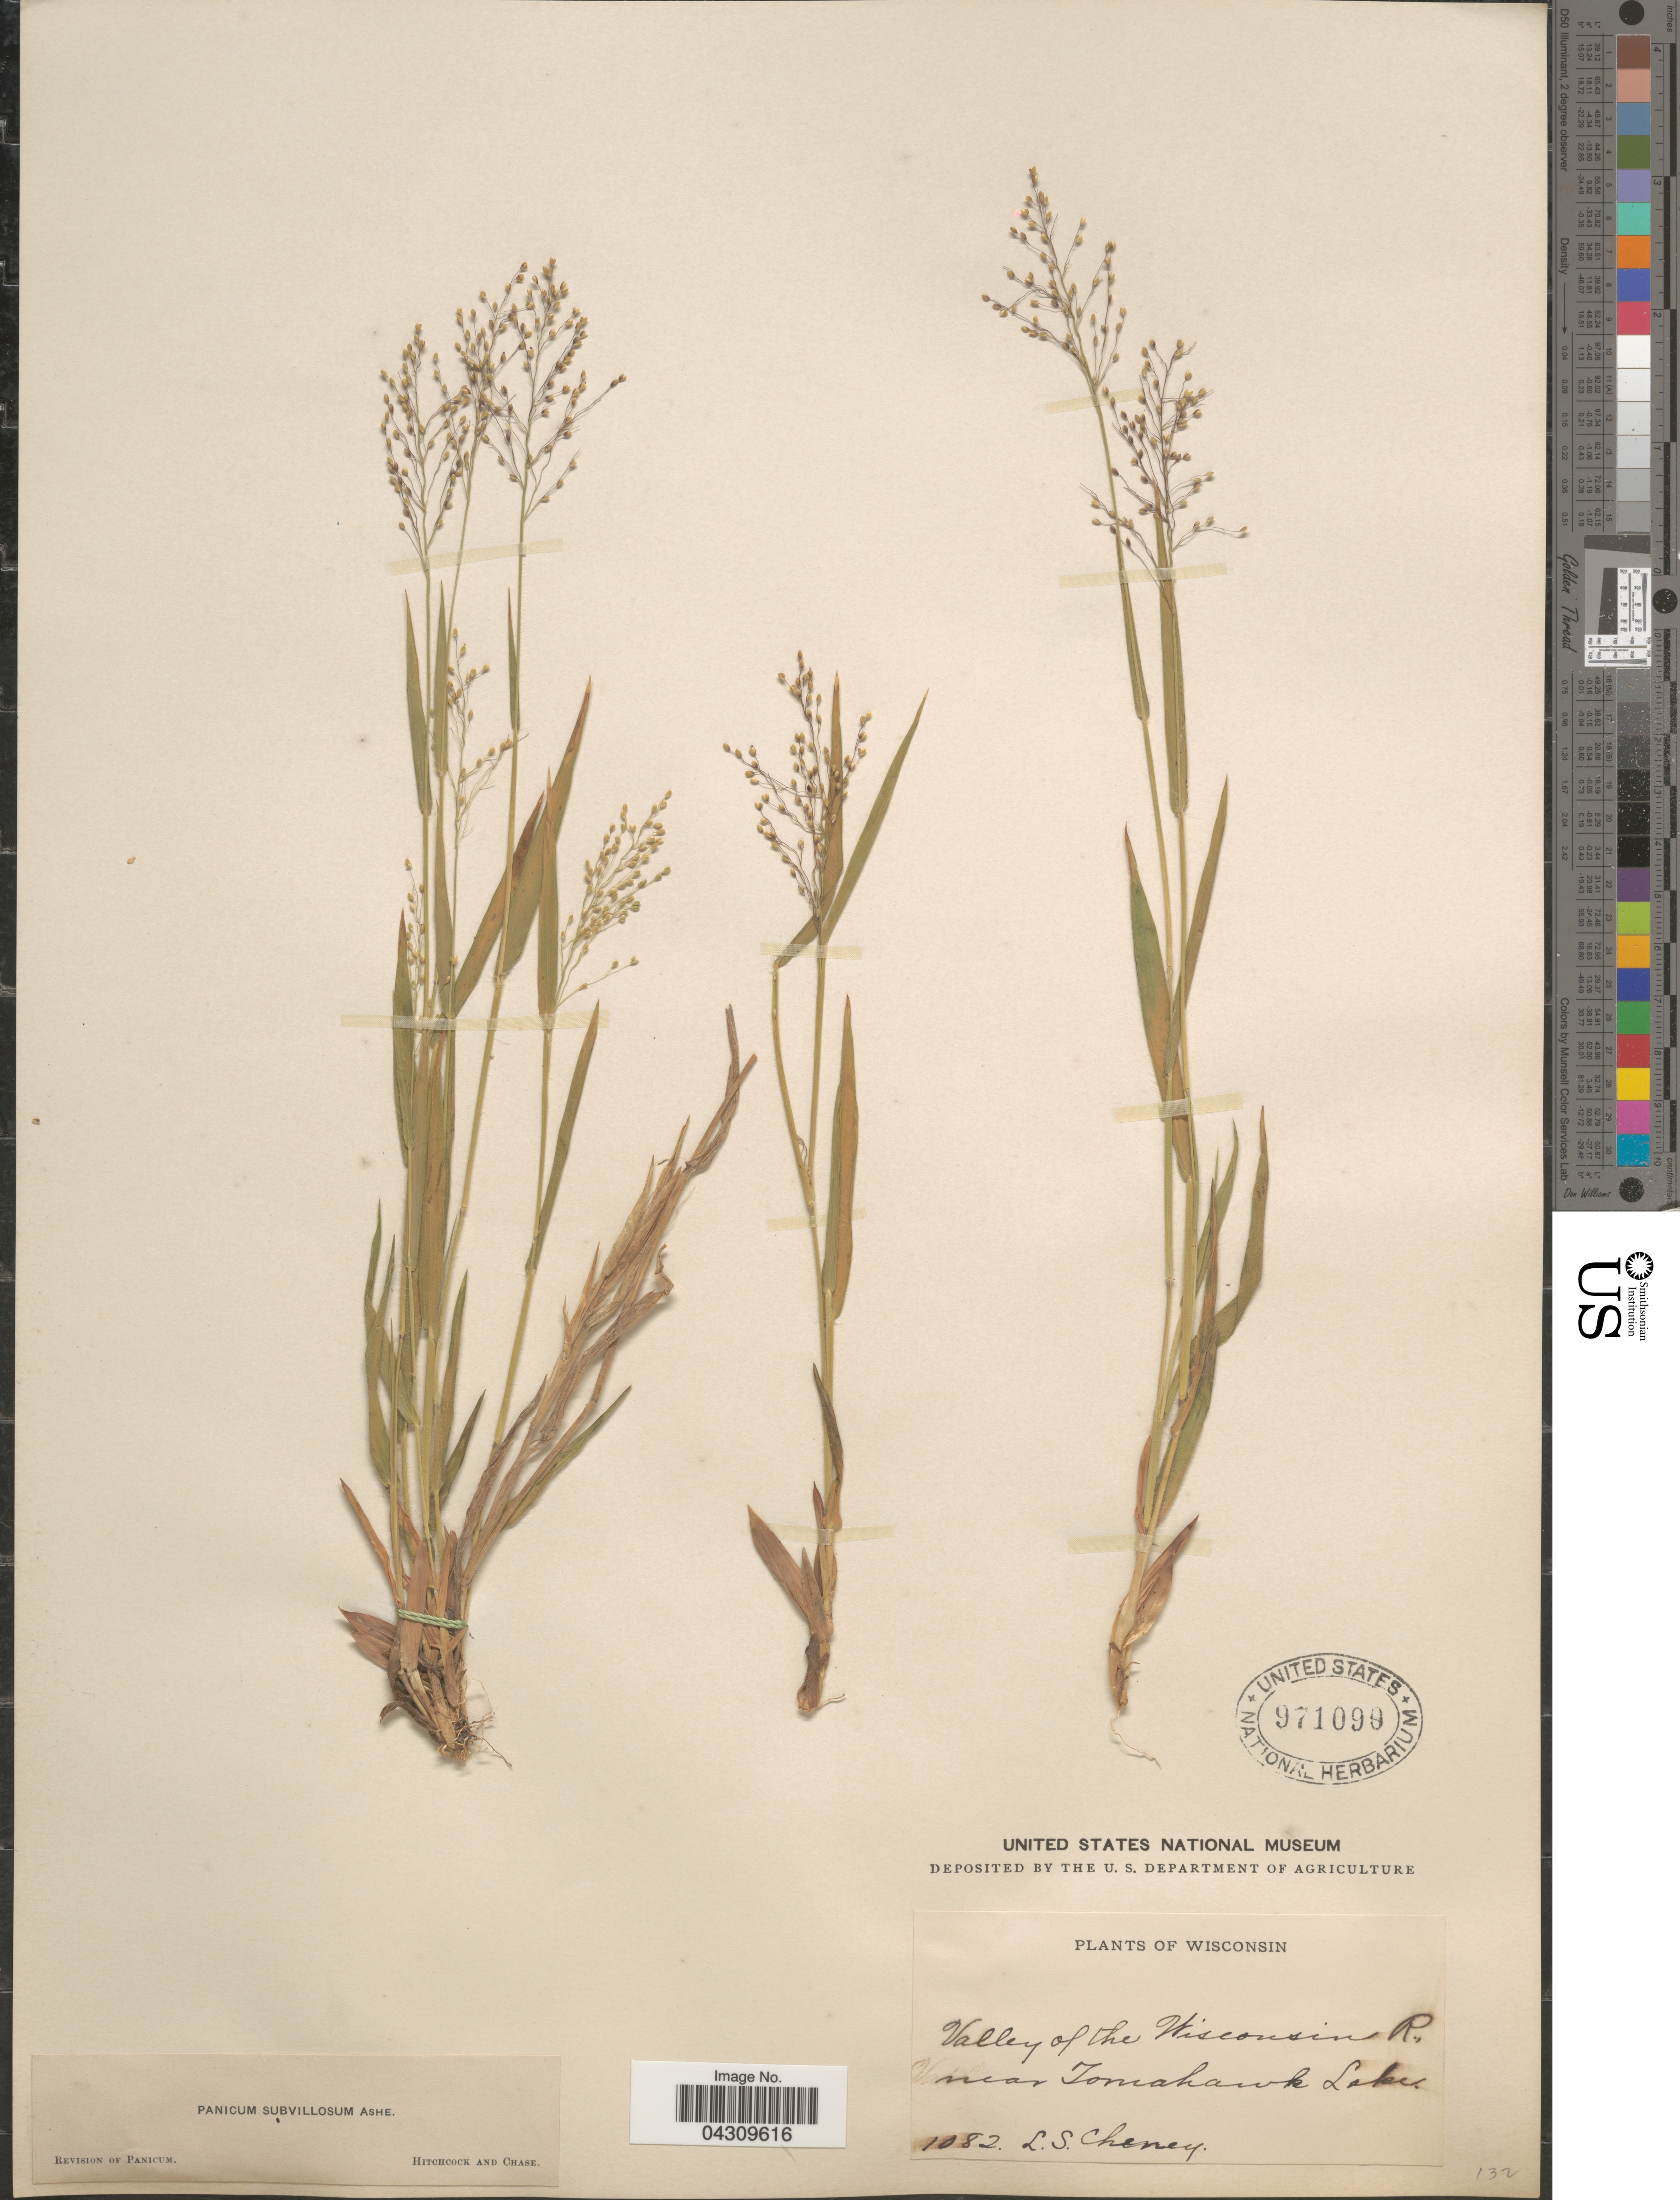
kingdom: Plantae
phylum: Tracheophyta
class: Liliopsida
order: Poales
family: Poaceae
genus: Dichanthelium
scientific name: Dichanthelium acuminatum var. acuminatum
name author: (Sw.) Gould & C.A. Clark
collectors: L. Cheney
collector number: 1082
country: United States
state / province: Wisconsin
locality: Valley of the Wisconsin R., near Tomahawk Lake.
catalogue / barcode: US 971090